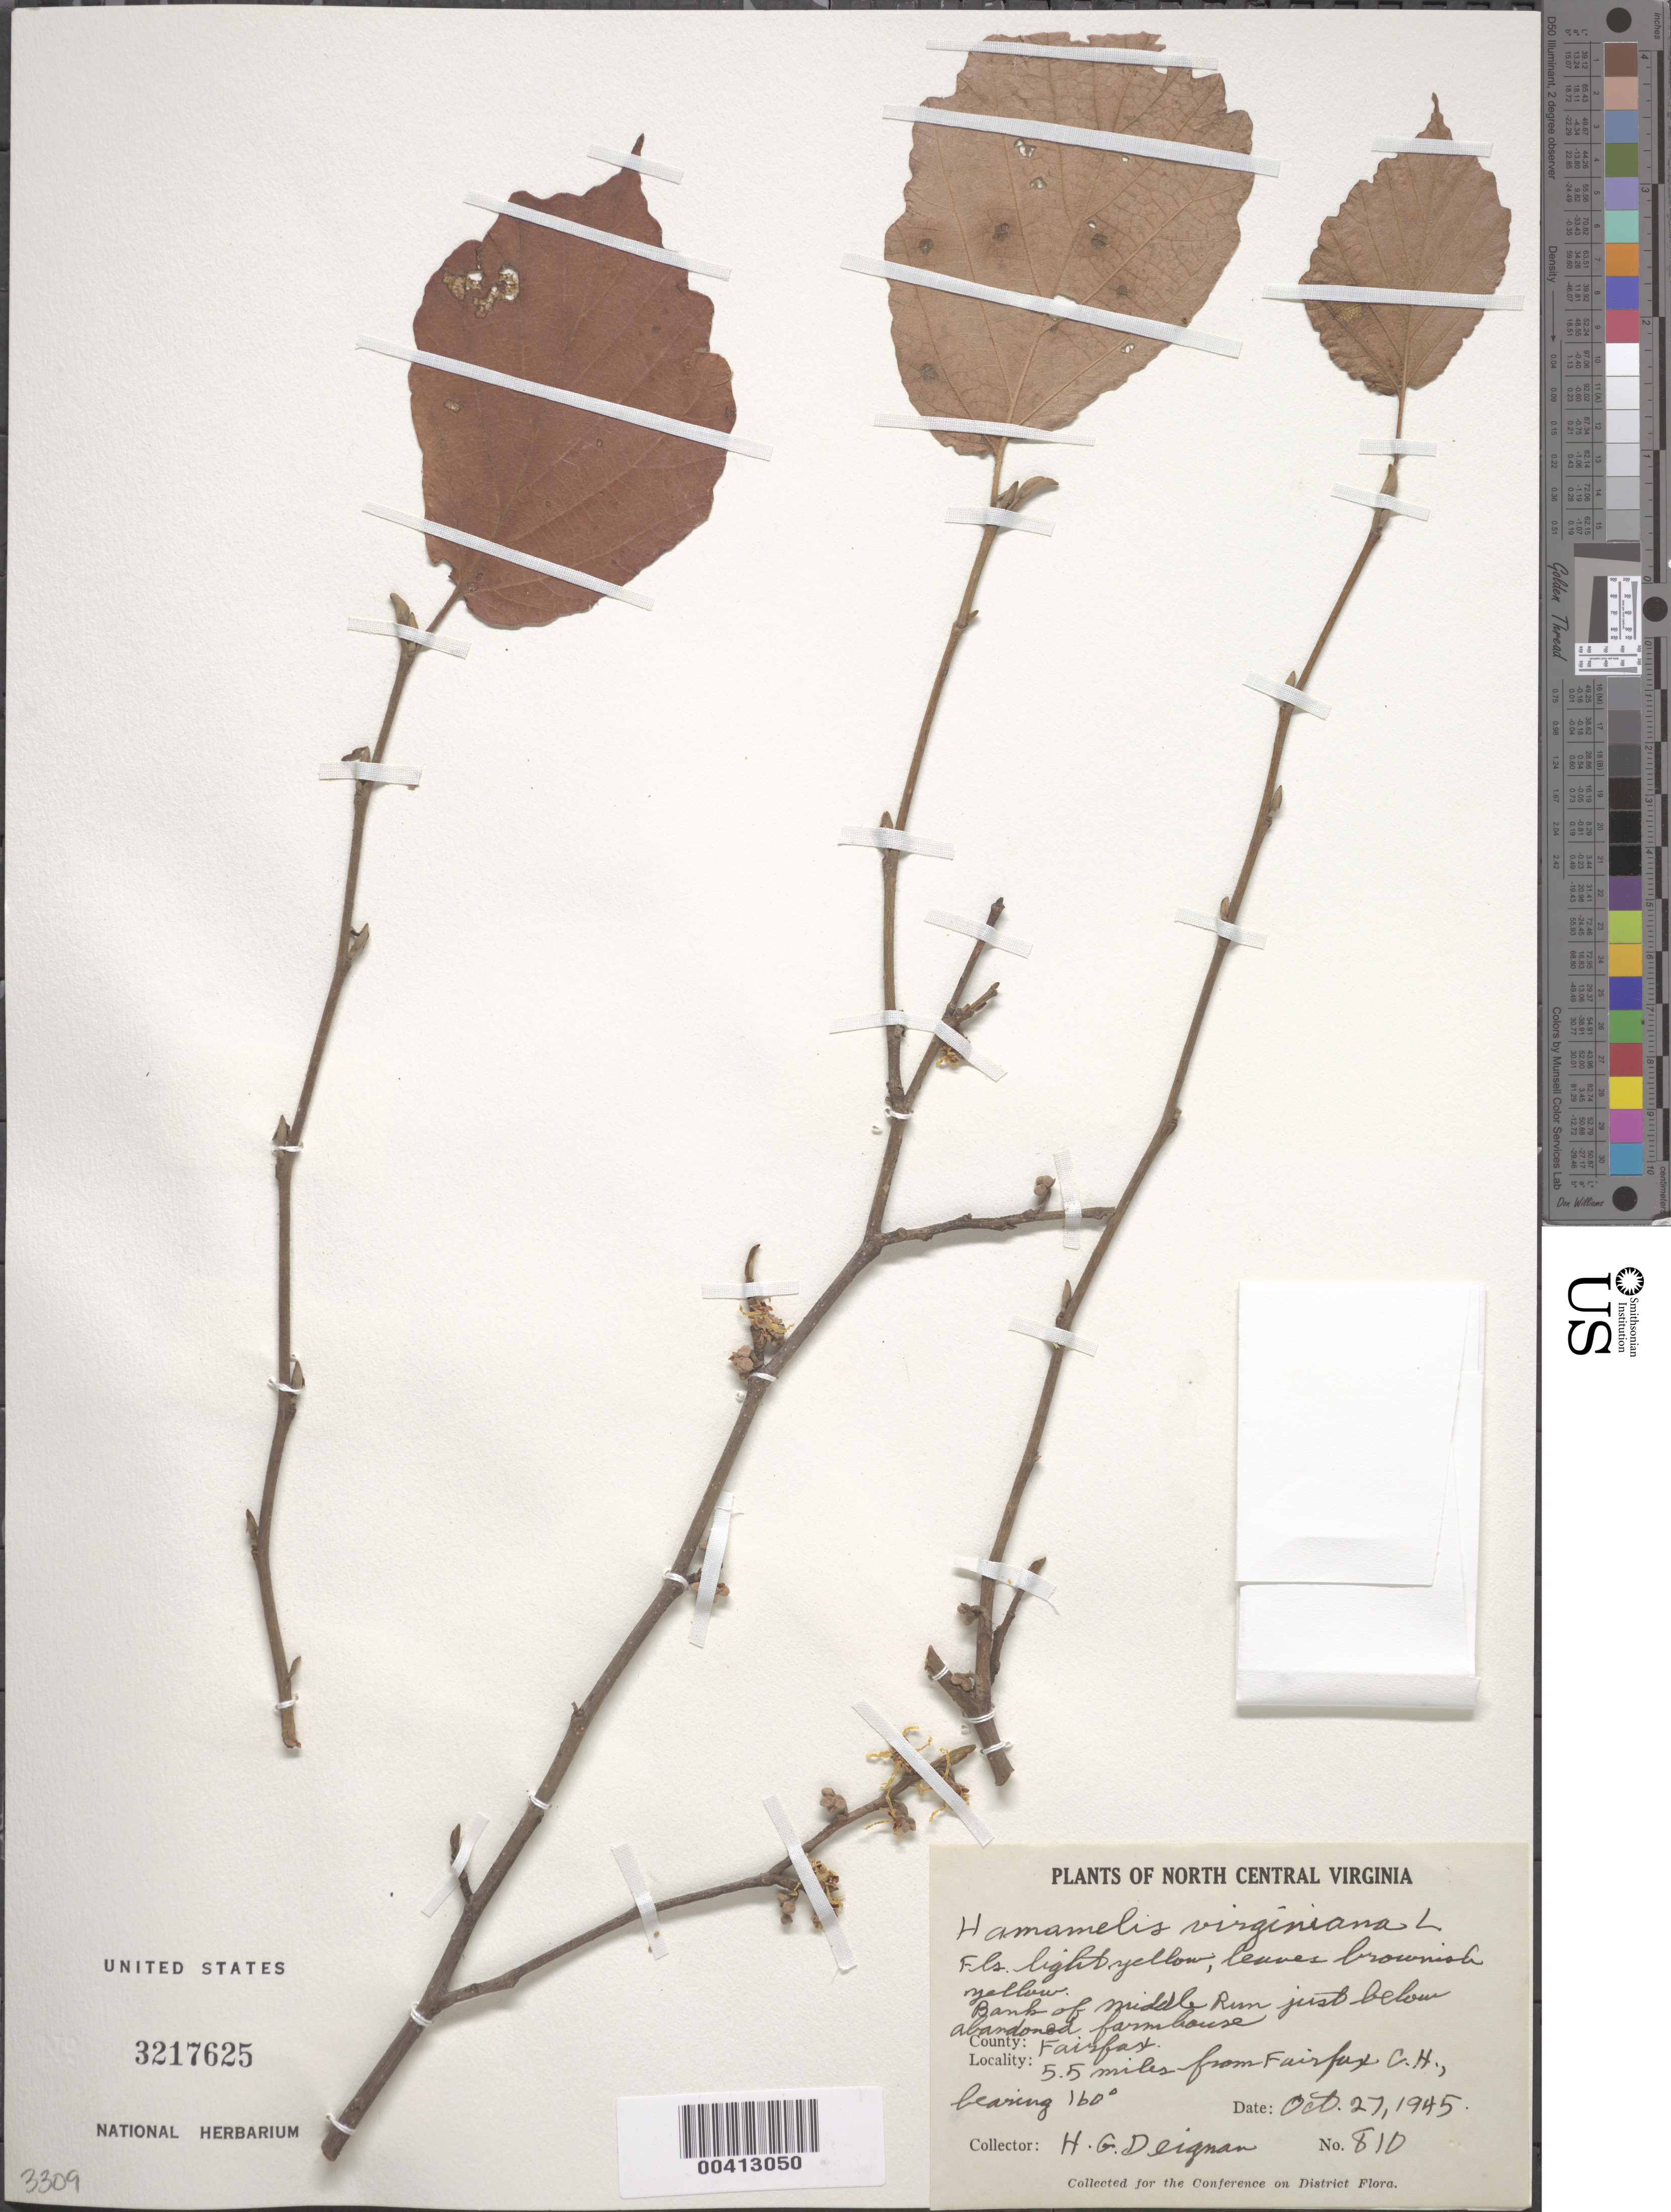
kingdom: Plantae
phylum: Tracheophyta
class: Magnoliopsida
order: Saxifragales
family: Hamamelidaceae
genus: Hamamelis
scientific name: Hamamelis virginiana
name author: L.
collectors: H. Deignan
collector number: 810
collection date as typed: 27 Oct 1945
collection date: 1945-10-27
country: United States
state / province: Virginia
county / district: Fairfax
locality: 5.5 mi. from Fairfax County Courthouse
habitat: Bank of run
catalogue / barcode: US 3217625